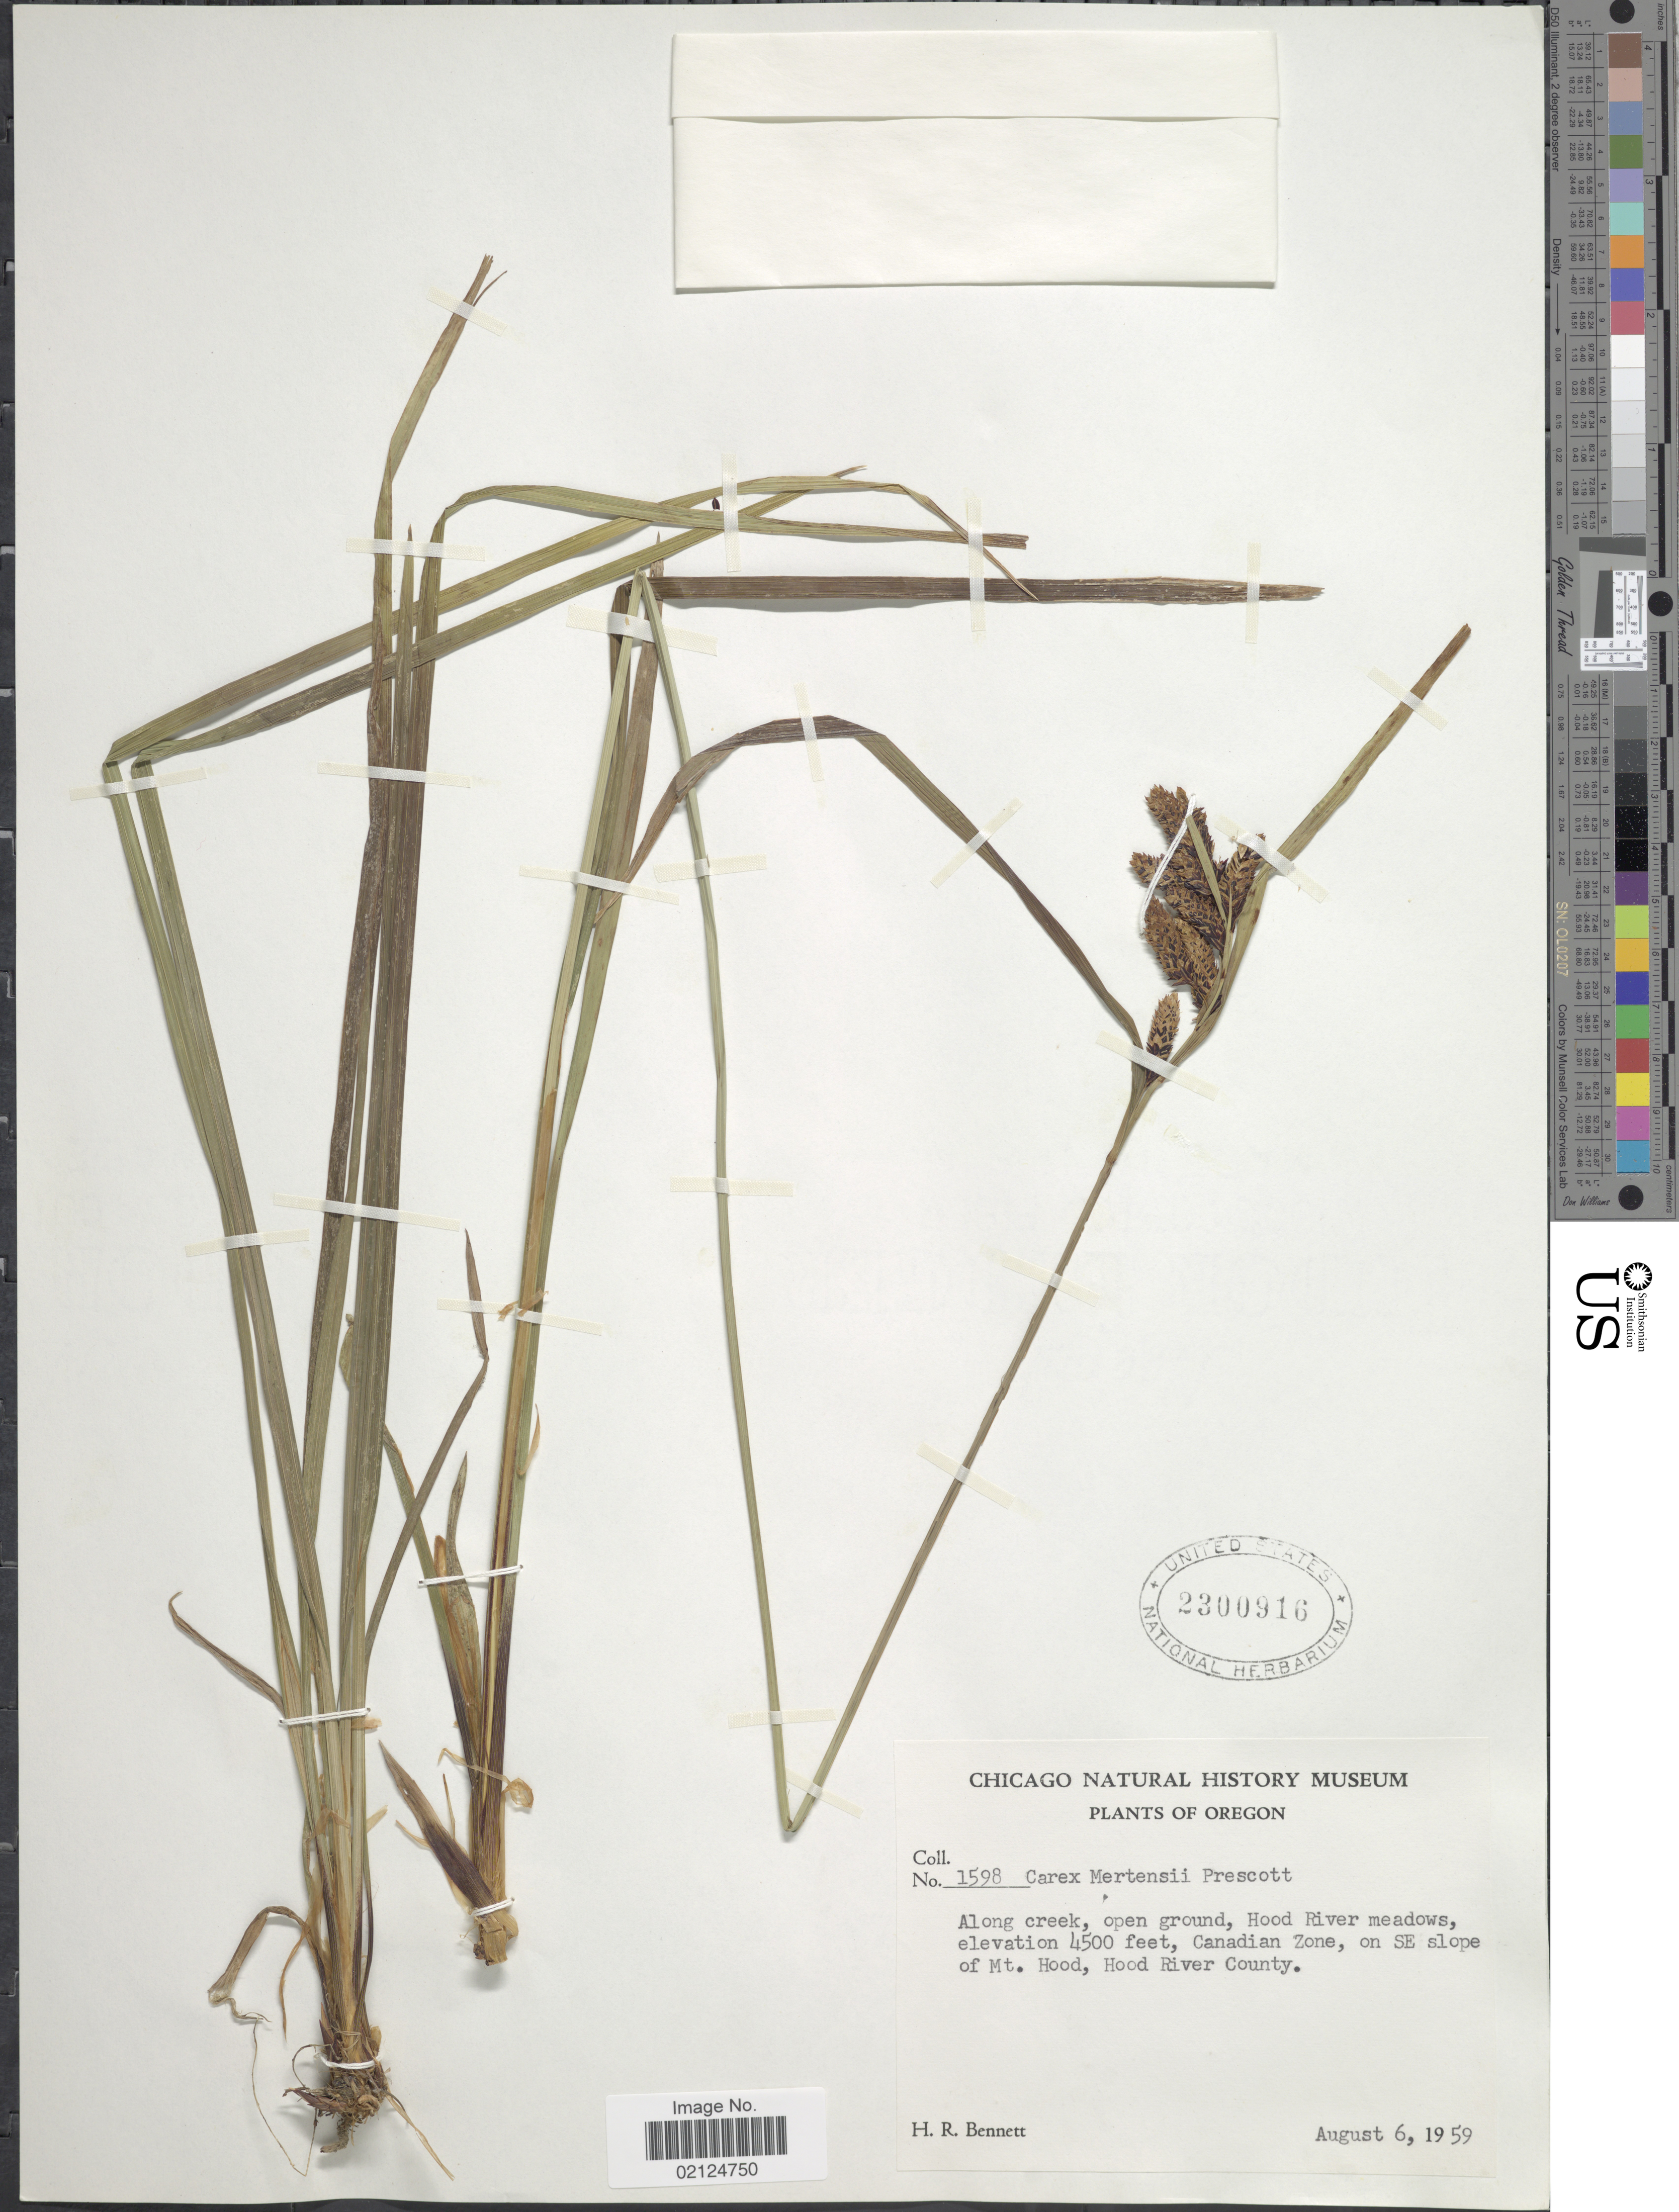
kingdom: Plantae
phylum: Tracheophyta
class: Liliopsida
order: Poales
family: Cyperaceae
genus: Carex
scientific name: Carex mertensii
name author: J.D. Prescott ex Bong.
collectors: H. R. Bennett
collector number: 1598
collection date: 1959-08-06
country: United States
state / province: Oregon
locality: Along creek, open ground, Hood River meadows, Canadian Zone, on SE slope of Mt. Hood, Hood River County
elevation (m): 1372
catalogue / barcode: US 2300916